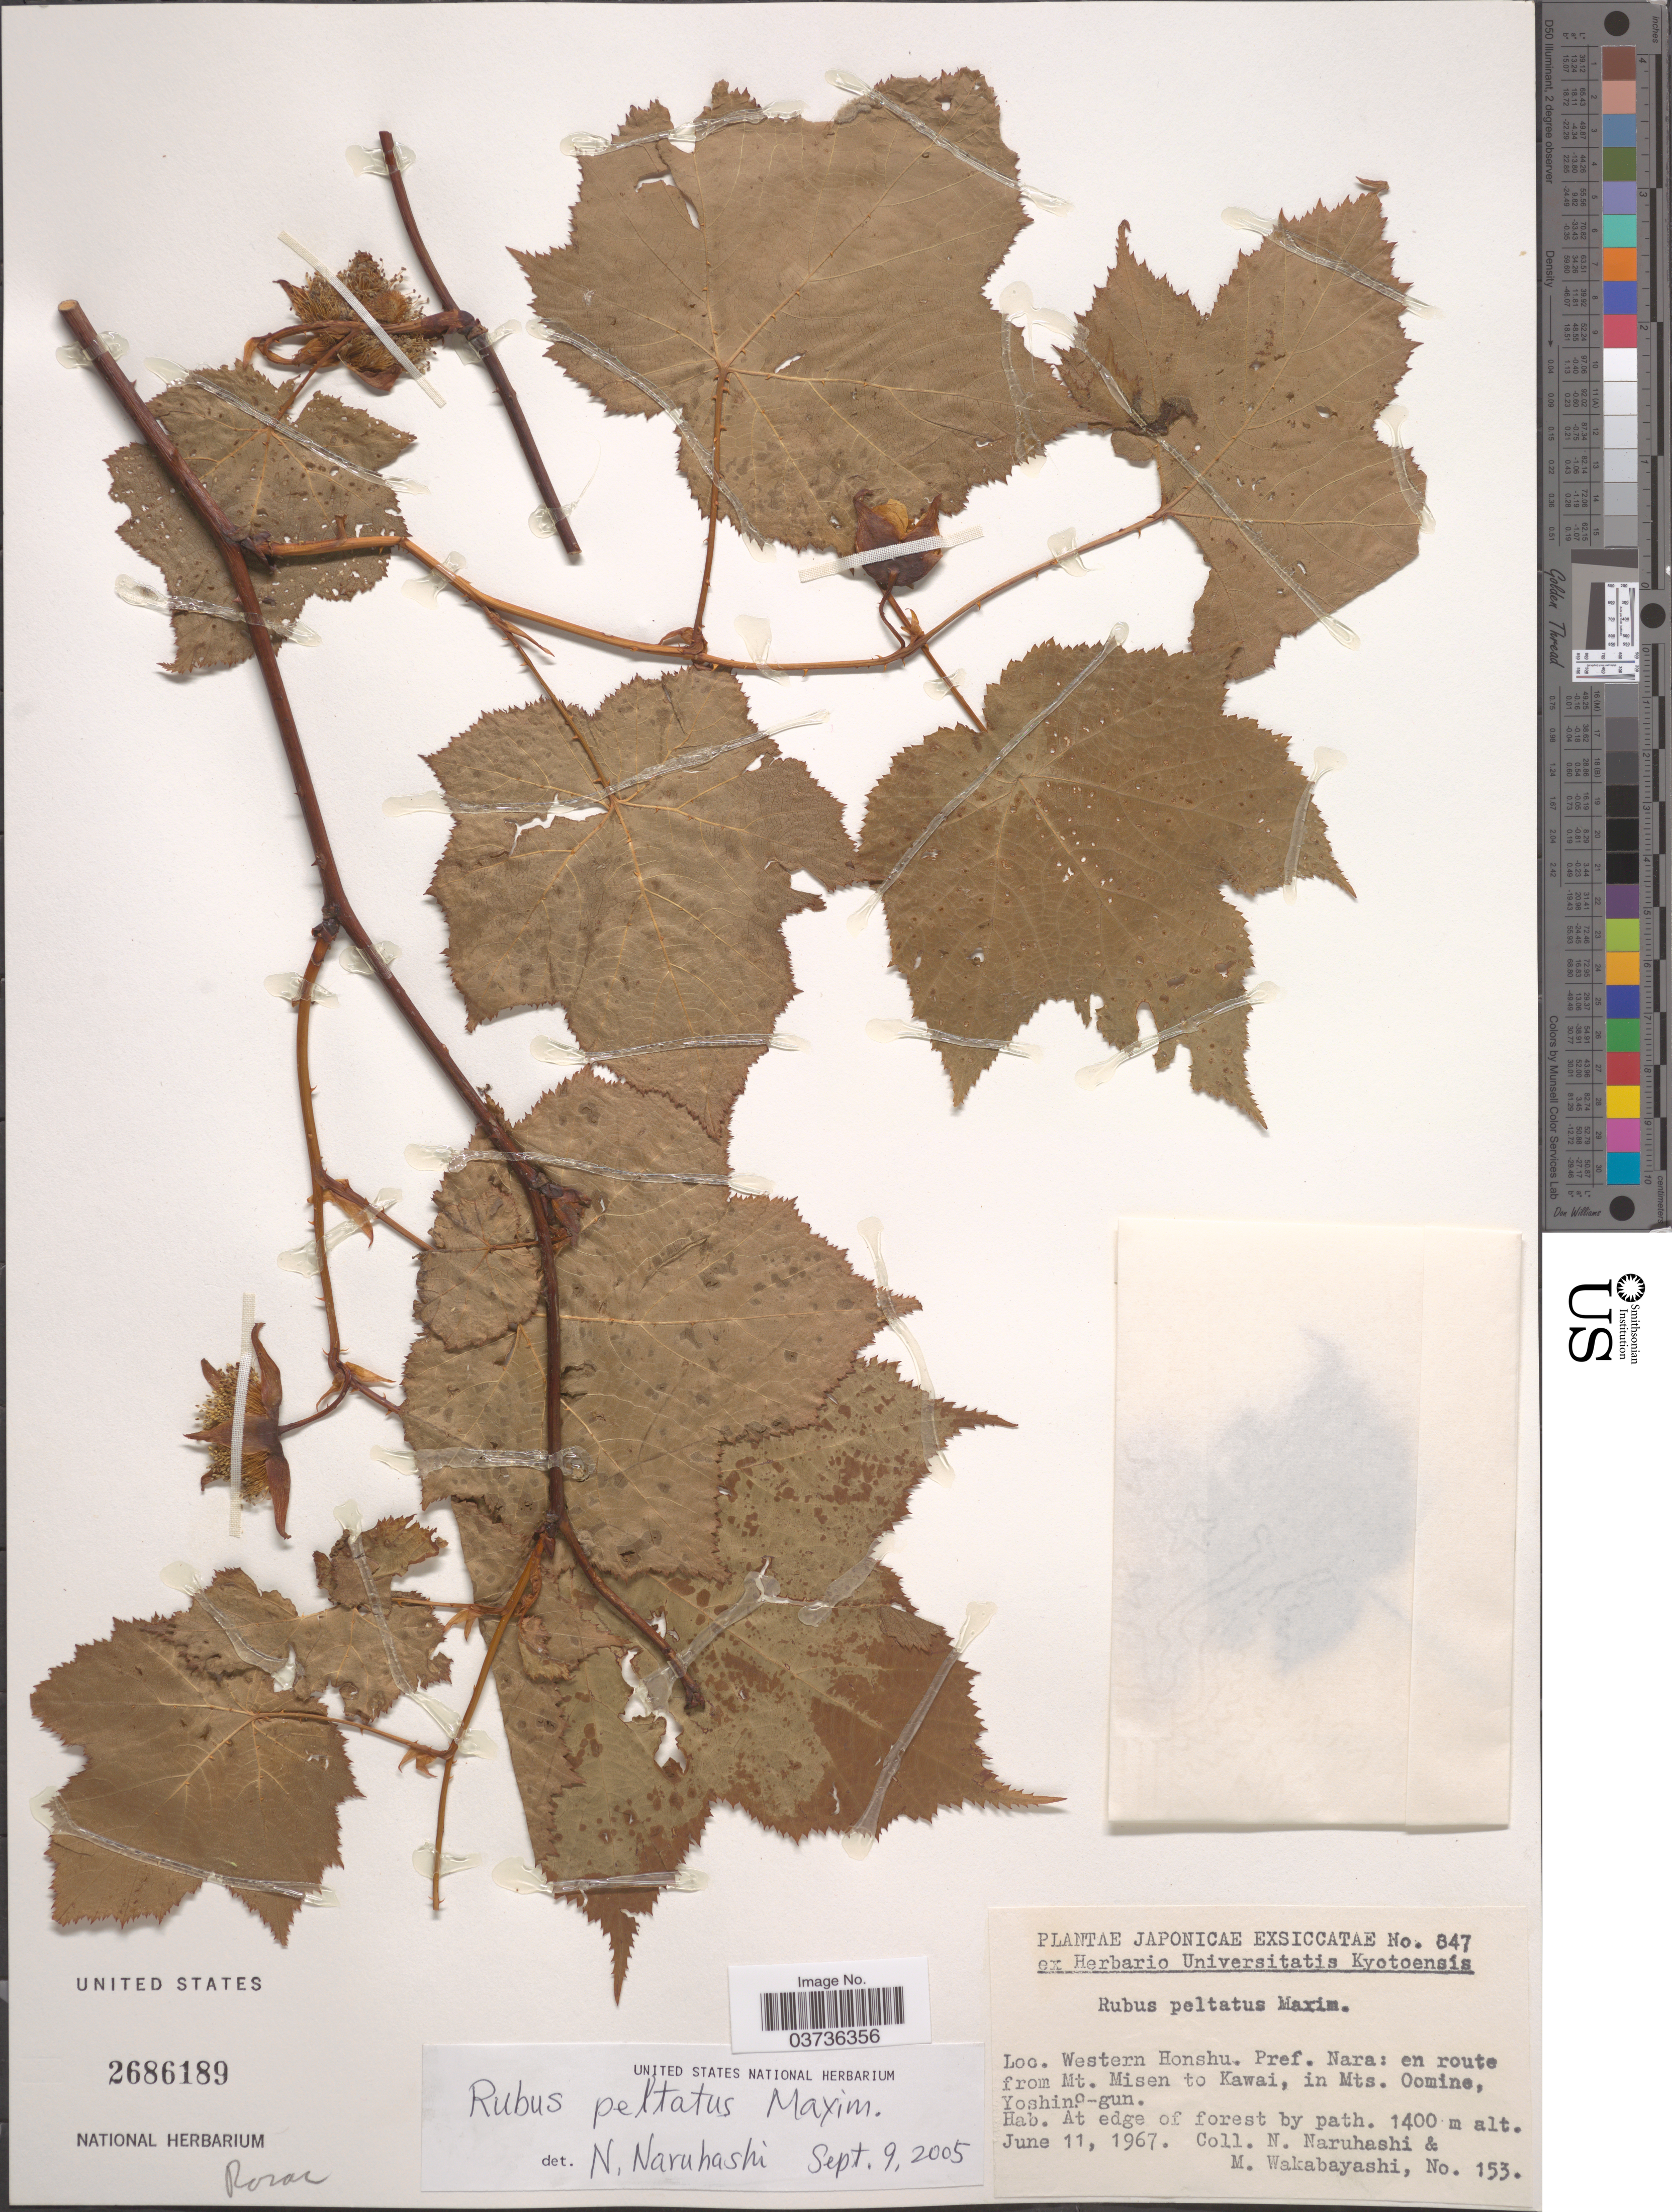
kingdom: Plantae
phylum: Tracheophyta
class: Magnoliopsida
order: Rosales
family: Rosaceae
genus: Rubus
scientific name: Rubus peltatus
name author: Maxim.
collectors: N. Naruhashi & M. Wakabayashi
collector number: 153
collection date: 1967-06-11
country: Japan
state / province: Nara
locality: Western Honshu. Pref. Nara: en route from Mt. Misen to Kawai, in Mts. Oomine, Yoshino-gun.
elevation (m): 1400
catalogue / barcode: US 2686189